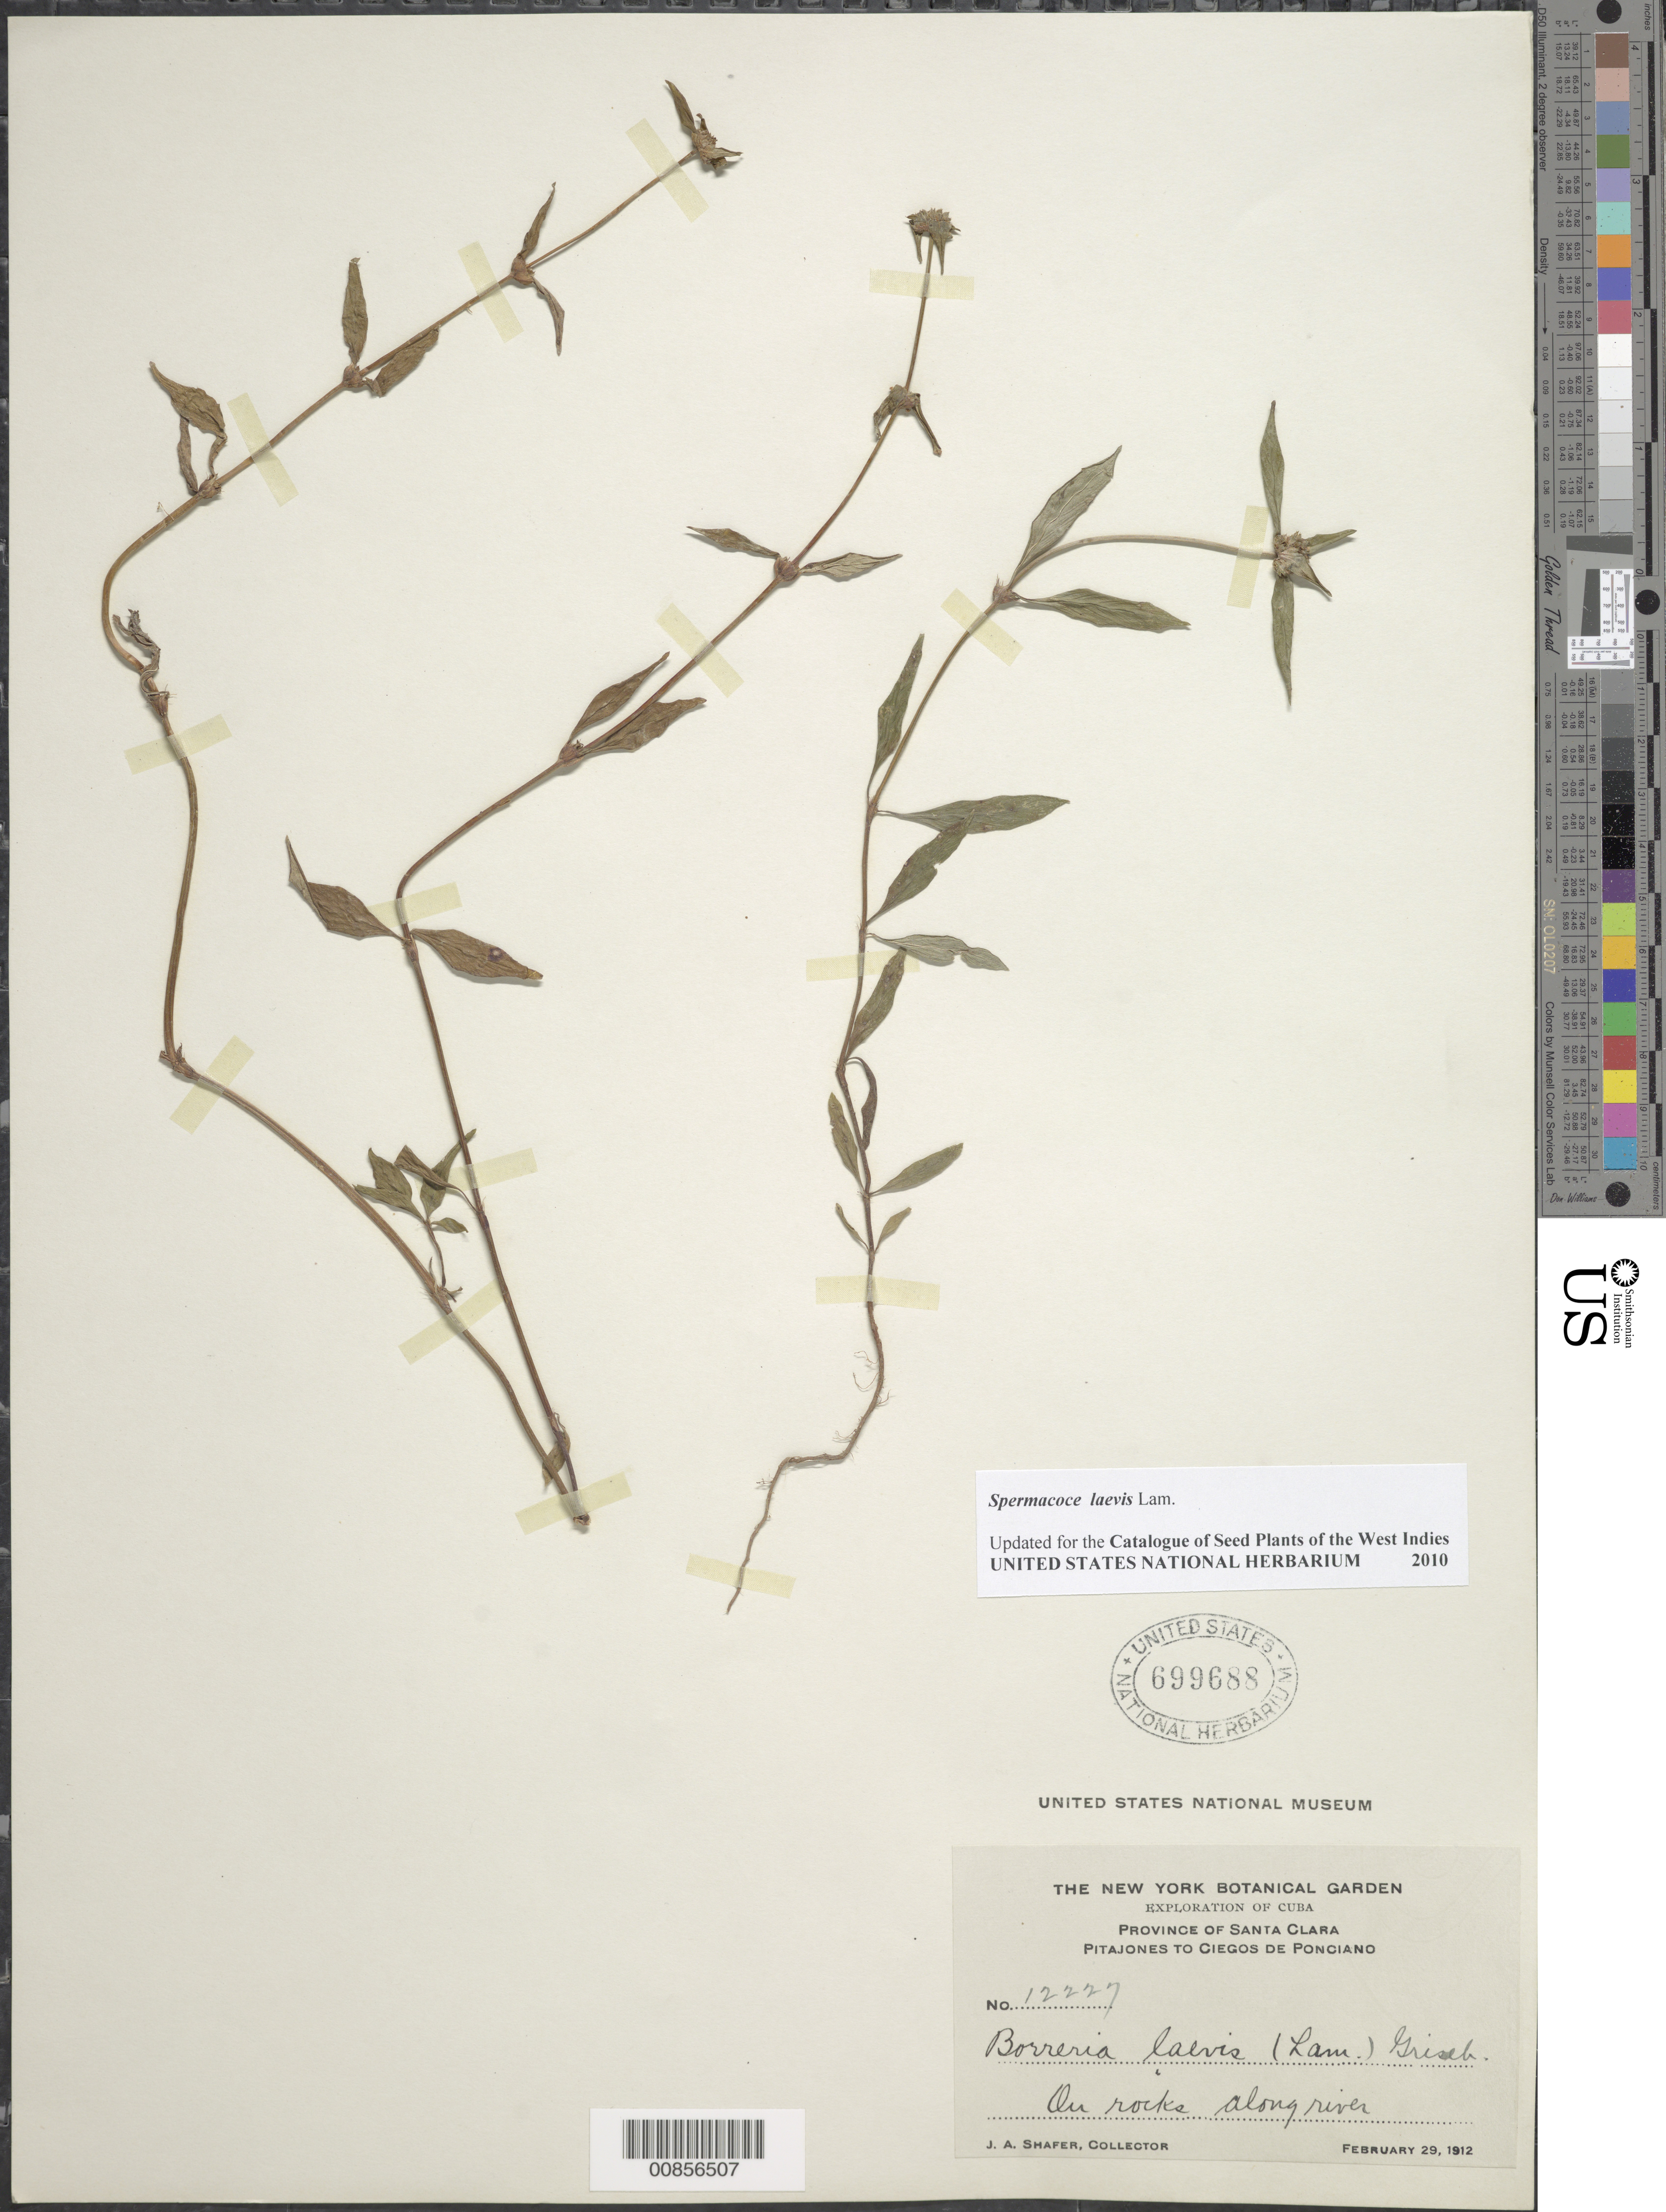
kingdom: Plantae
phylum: Tracheophyta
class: Magnoliopsida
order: Gentianales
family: Rubiaceae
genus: Spermacoce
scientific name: Spermacoce laevis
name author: Lam.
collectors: J. A. Shafer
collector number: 12227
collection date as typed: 29 Feb 1912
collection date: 1912-02-29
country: Cuba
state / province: Las Villas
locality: Pitajones to Ciegos de Ponciano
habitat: On rocks along river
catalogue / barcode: US 699688